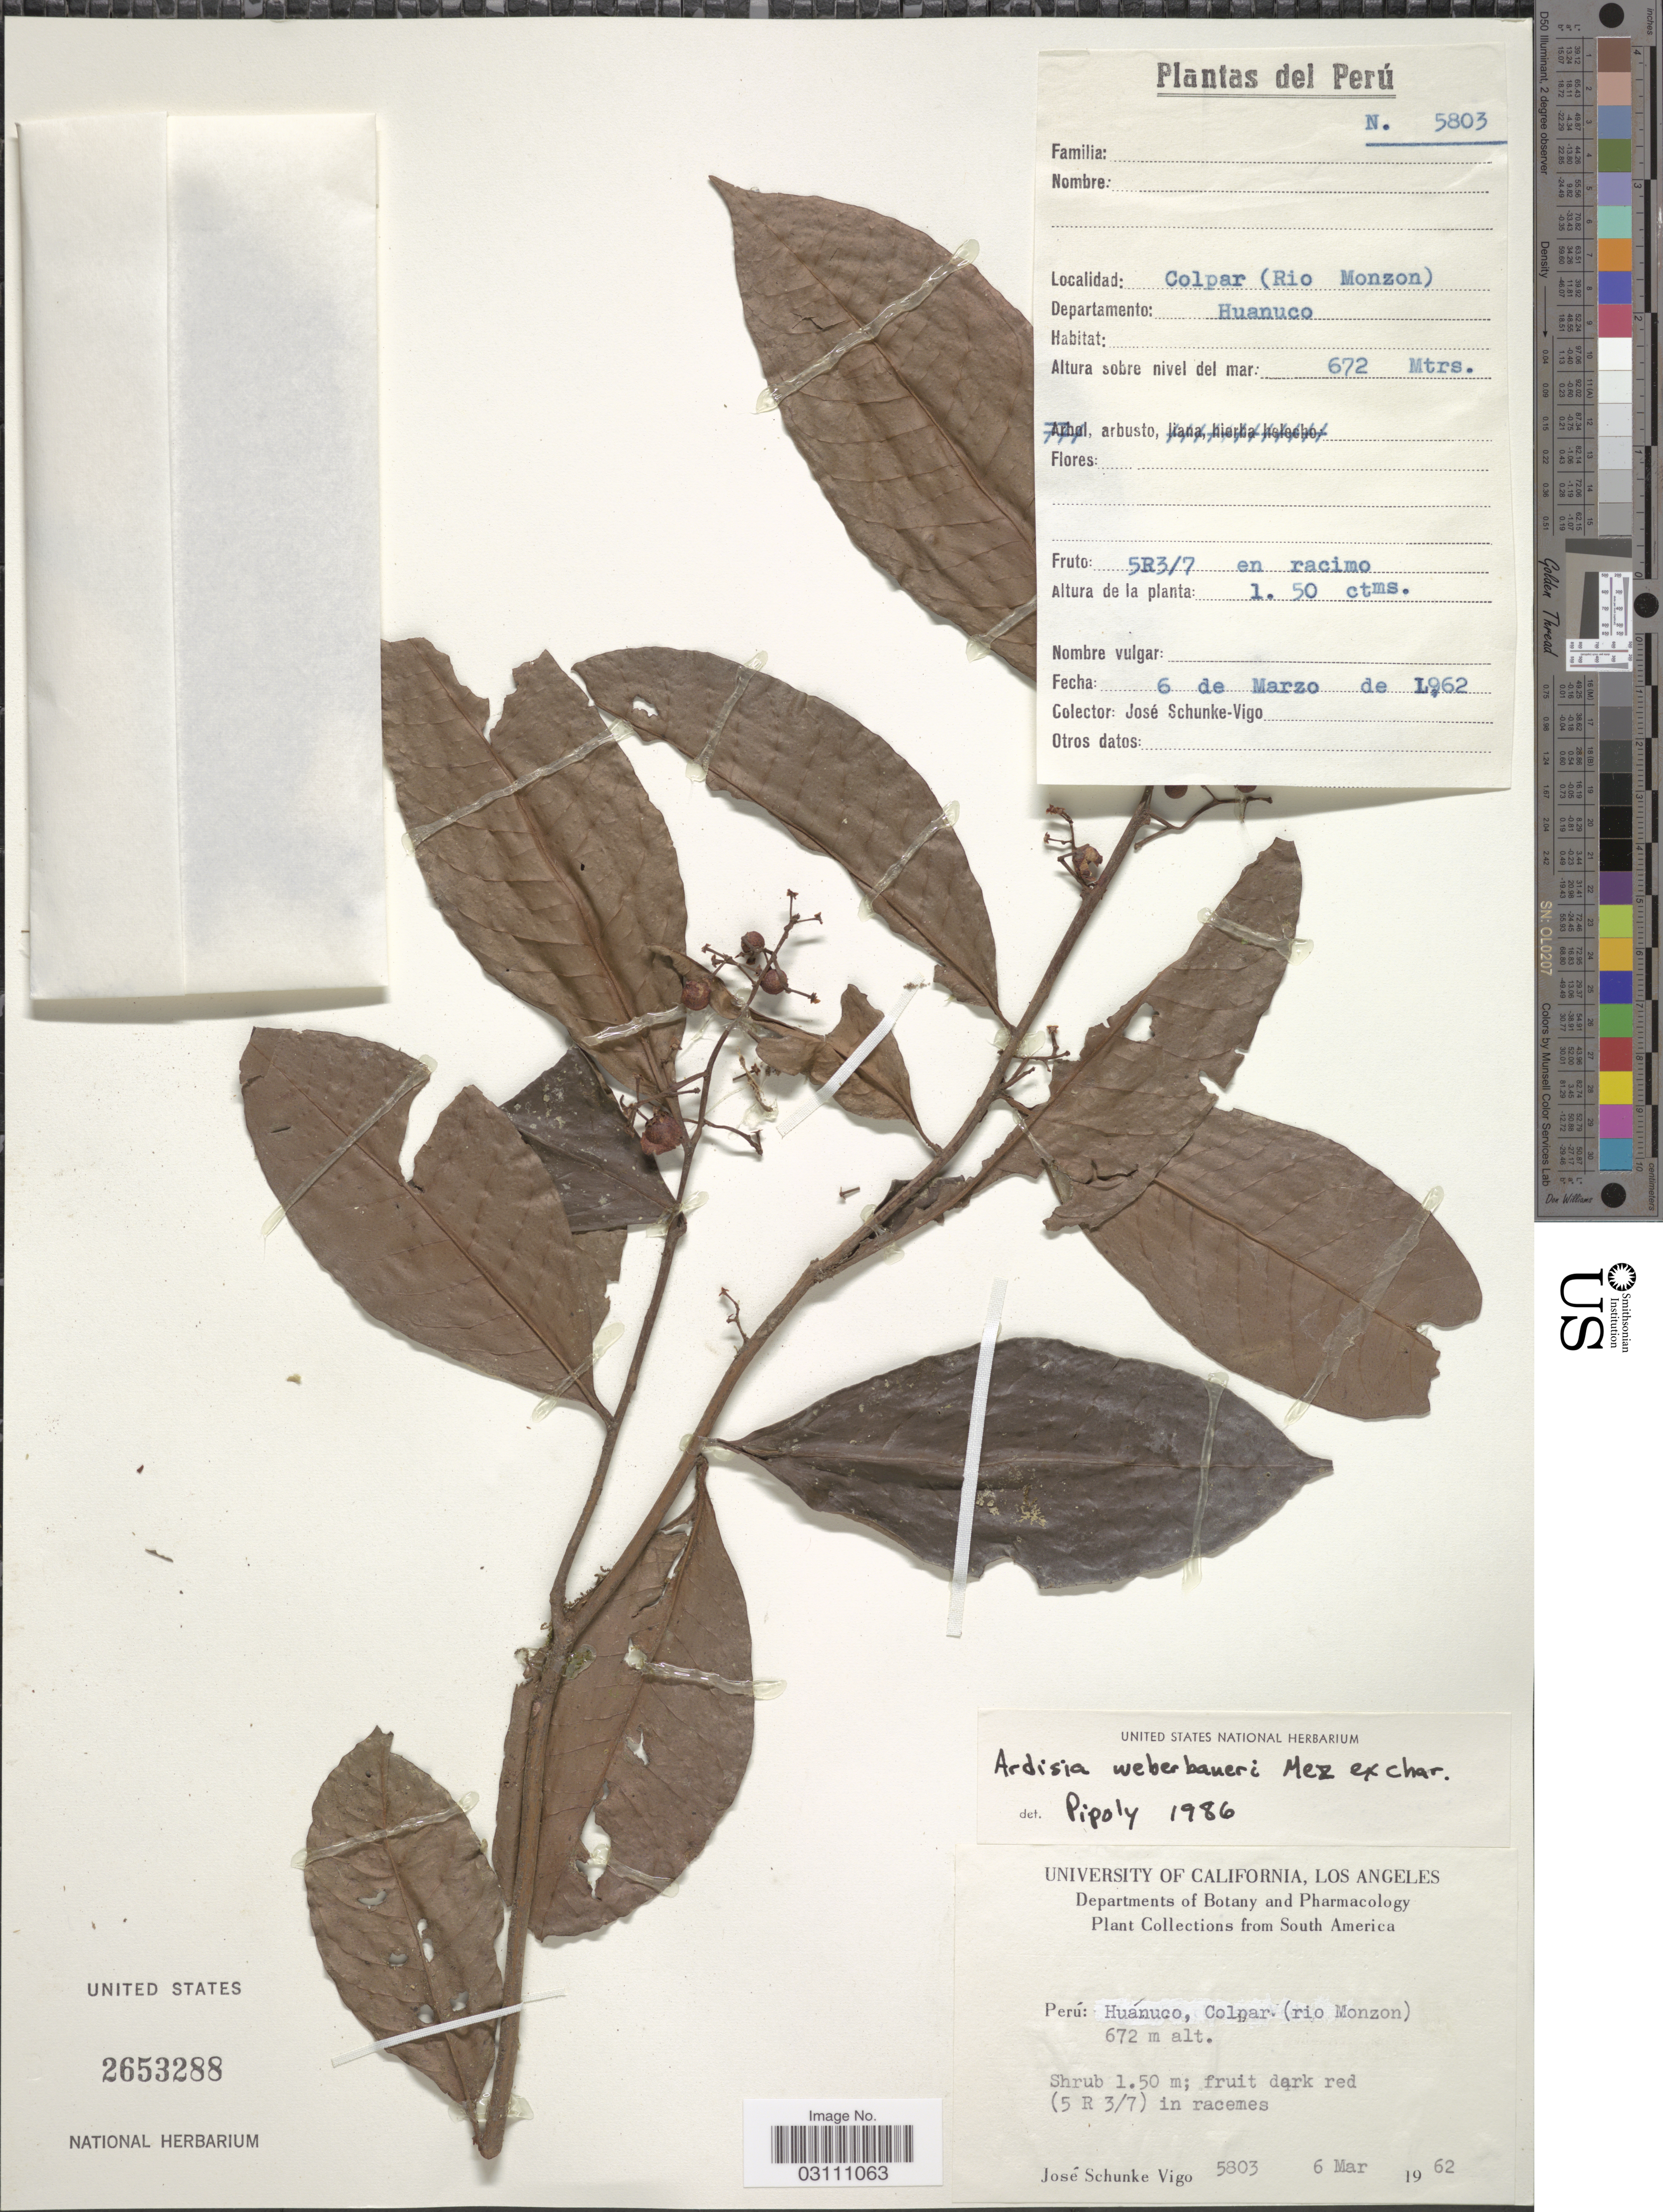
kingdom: Plantae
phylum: Tracheophyta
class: Magnoliopsida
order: Ericales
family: Primulaceae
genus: Ardisia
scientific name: Ardisia weberbaueri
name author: Mez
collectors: J. Schunke Vigo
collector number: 5803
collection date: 1962-03-06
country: Peru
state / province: Huánuco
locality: Colpar (Rio Monzon).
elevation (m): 672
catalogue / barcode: US 2653288